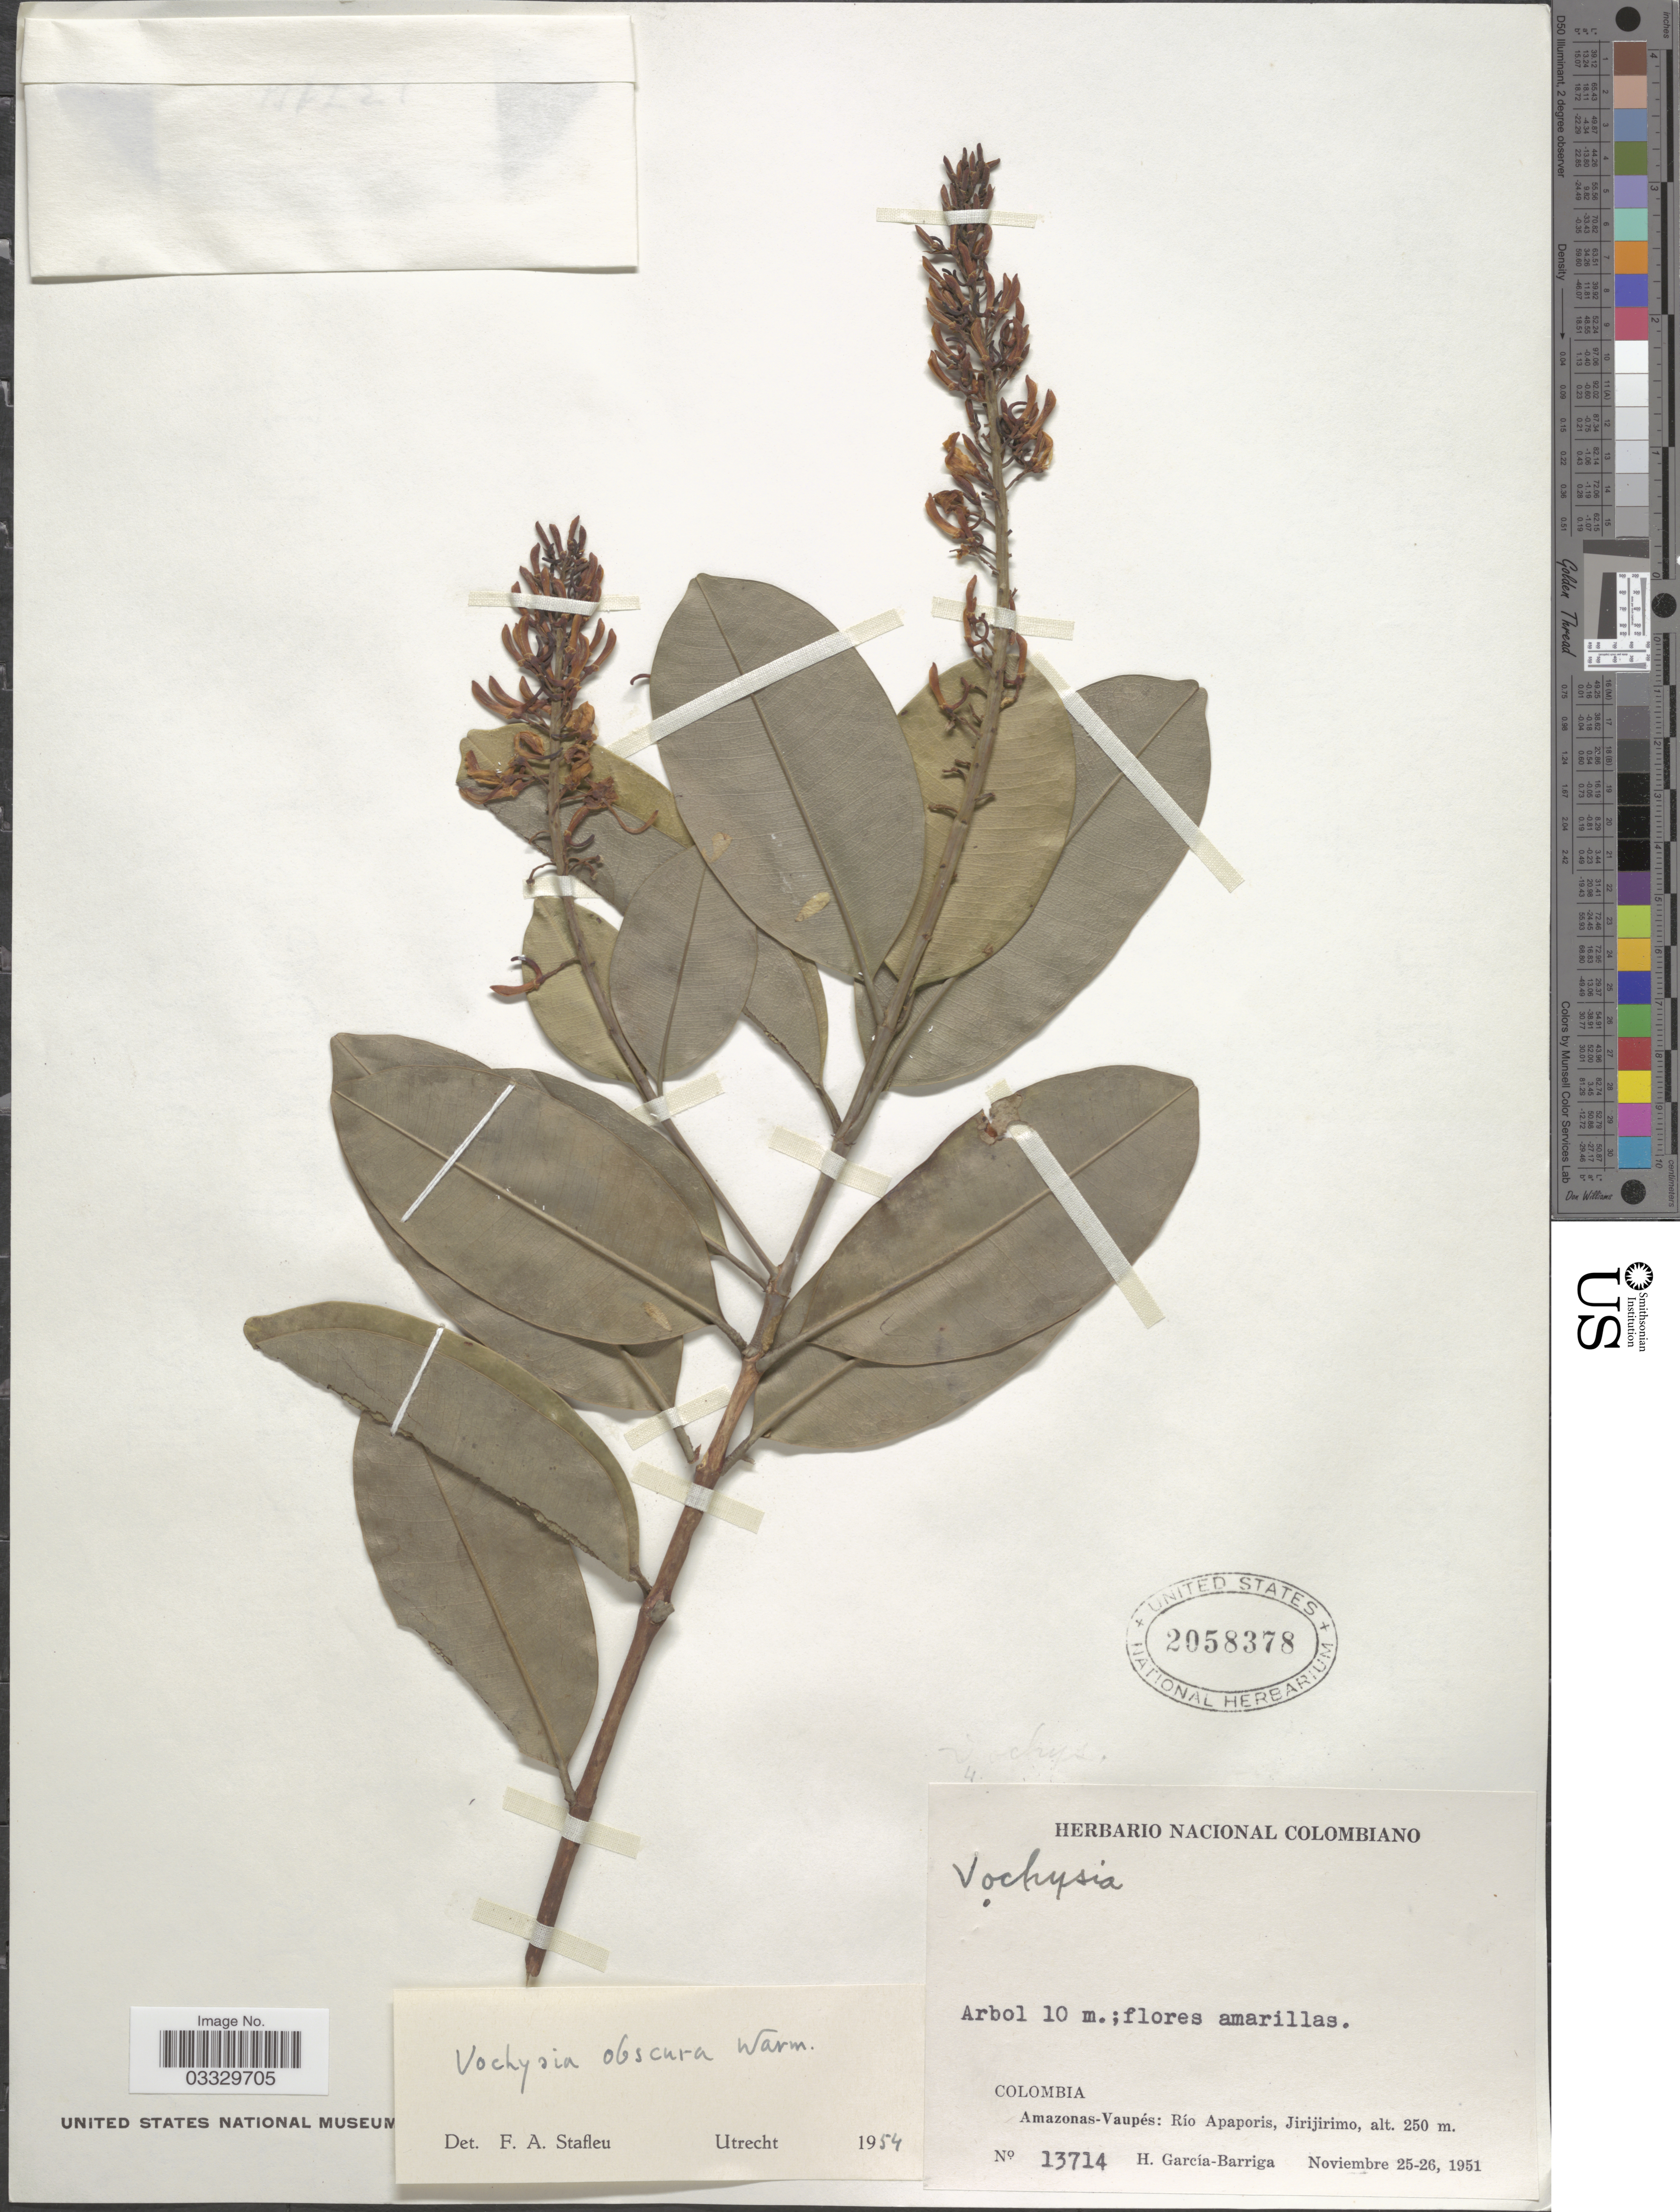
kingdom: Plantae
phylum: Tracheophyta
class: Magnoliopsida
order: Myrtales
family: Vochysiaceae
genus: Vochysia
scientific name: Vochysia obscura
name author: Warm.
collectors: H. García Barriga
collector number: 13714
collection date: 1951-11-25/1951-11-26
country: Colombia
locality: Amazonas-Vaupés: Río Apaporis, Jirijirimo.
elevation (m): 250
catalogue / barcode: US 2058378